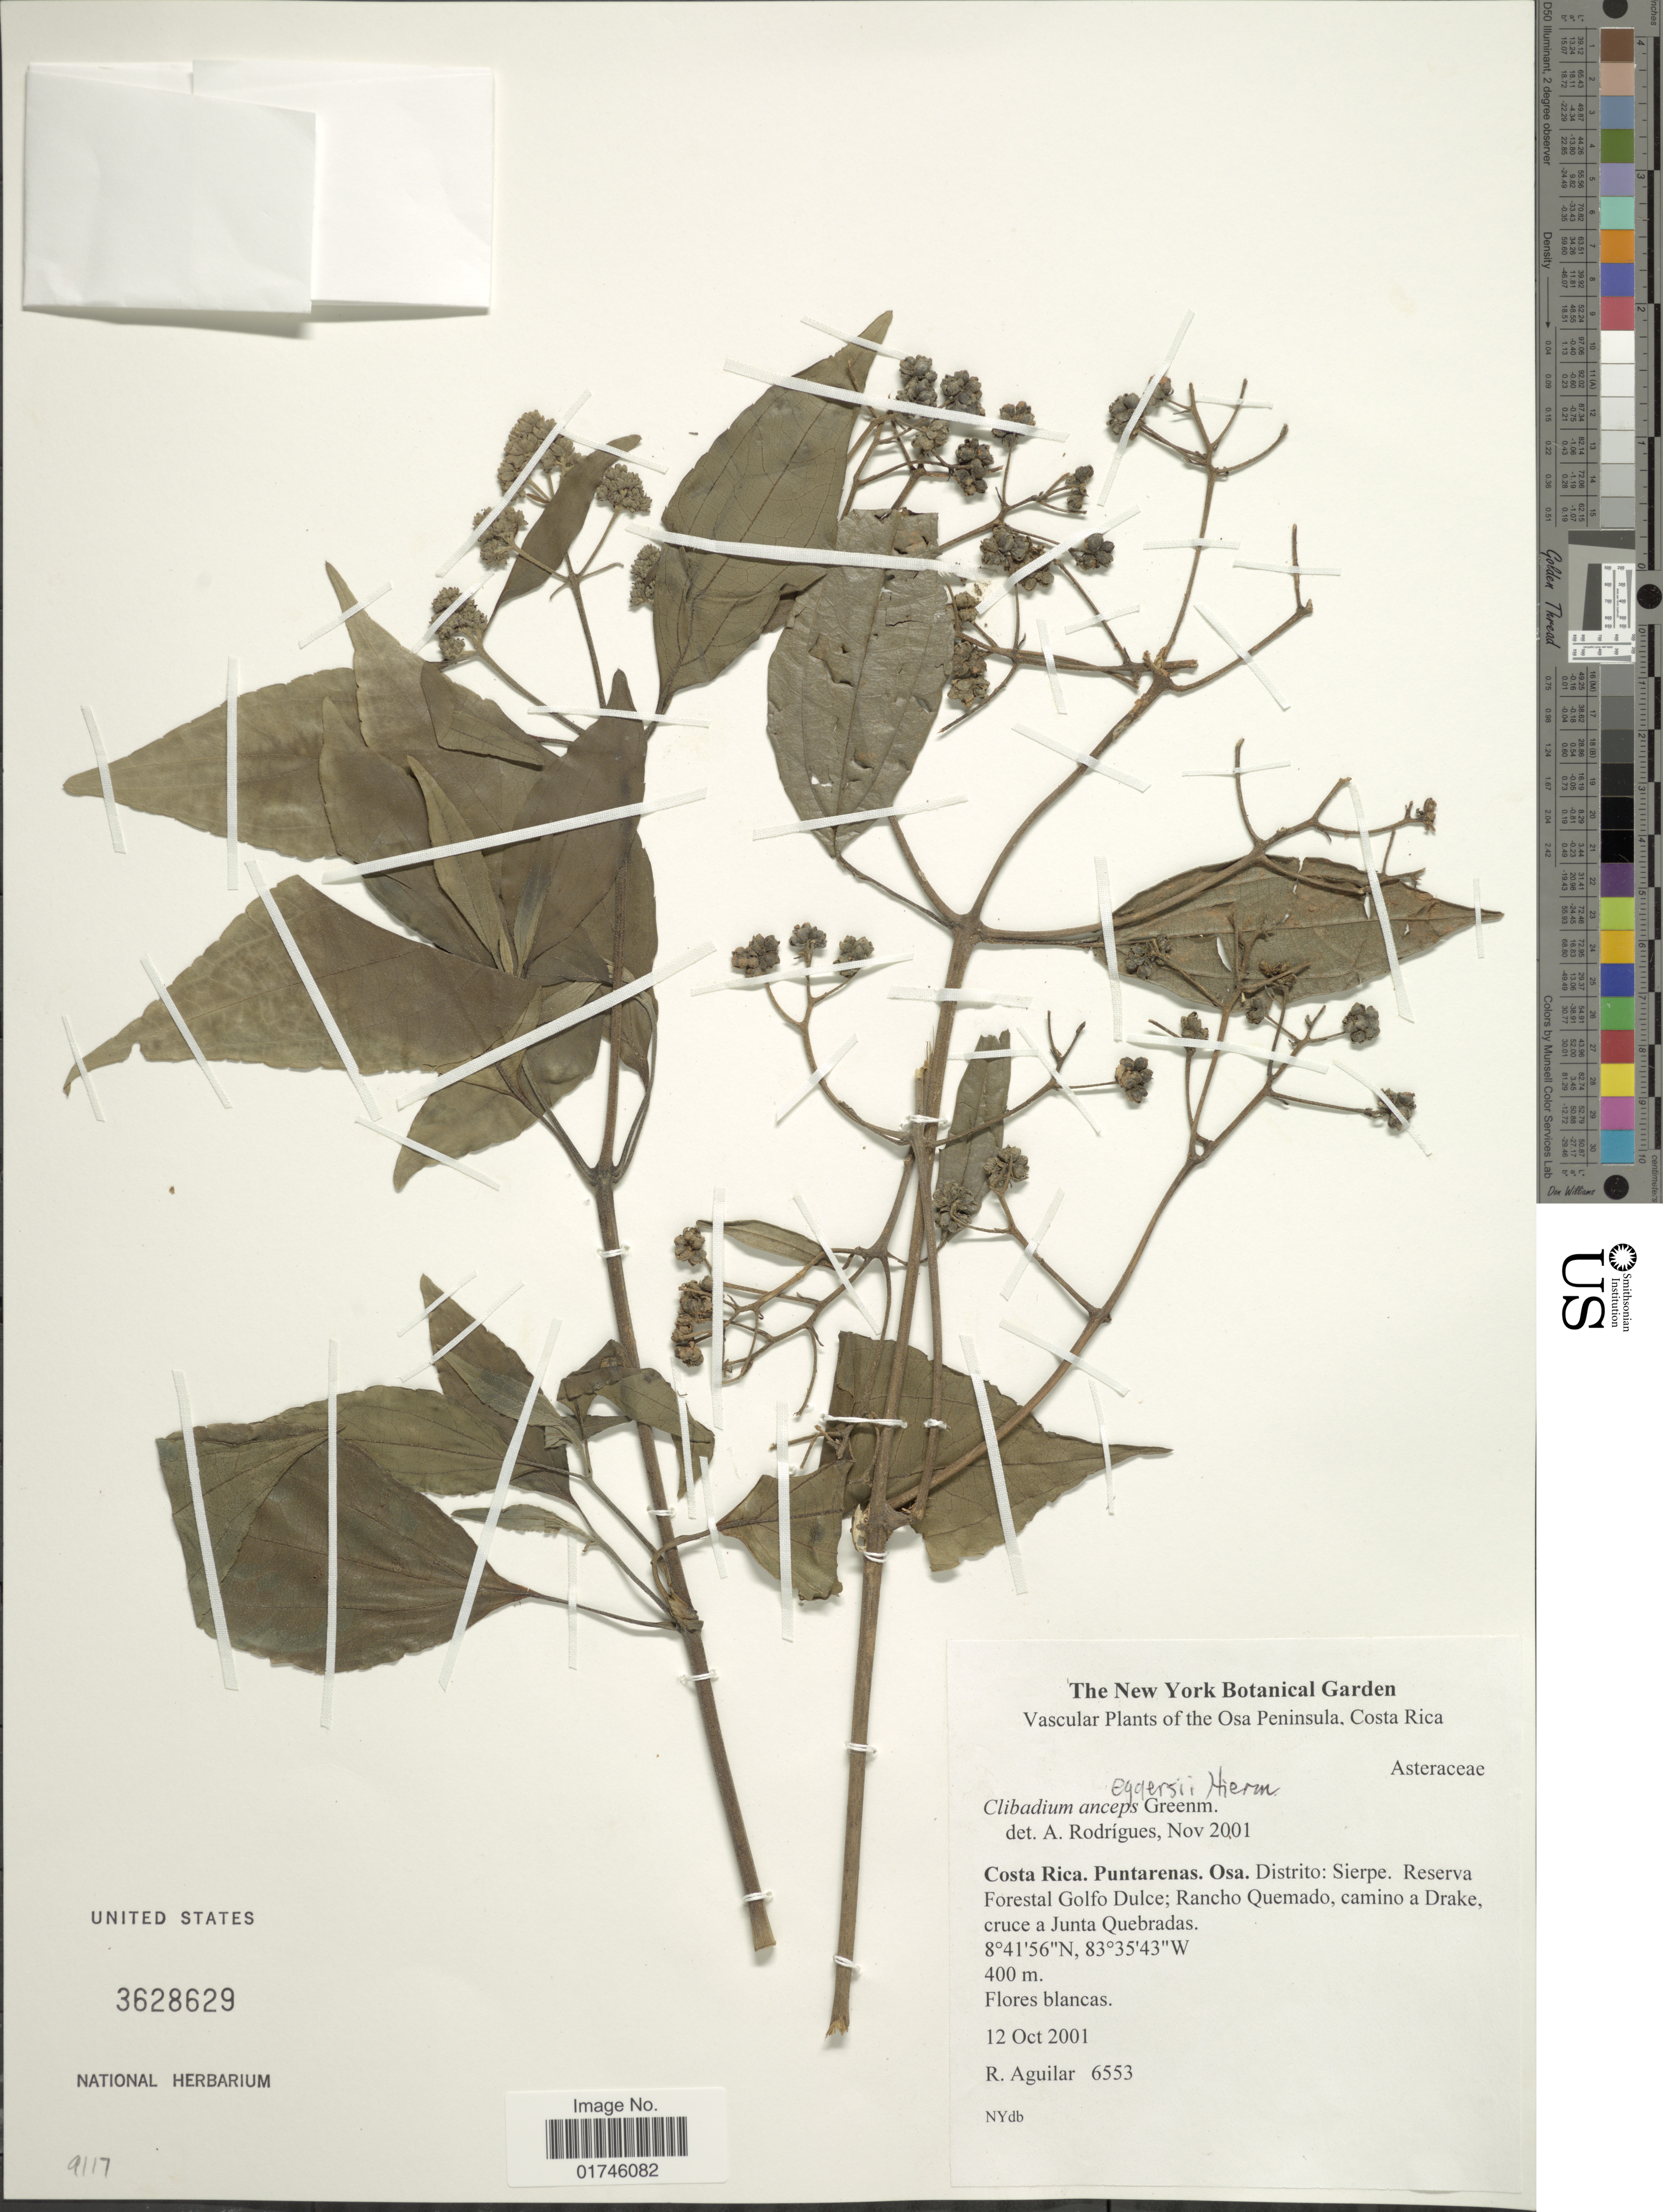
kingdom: Plantae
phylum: Tracheophyta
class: Magnoliopsida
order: Asterales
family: Asteraceae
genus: Clibadium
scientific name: Clibadium eggersii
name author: Hieron.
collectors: R. Aguilar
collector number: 6553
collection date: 2001-10-12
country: Costa Rica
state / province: Puntarenas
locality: Costa Rica. Puntarenas. Osa. Distrito: Sierpe. Reserva Forestal Golfo Dulce; Rancho Quemado, camino a Drake cruce a Junta Quebradas.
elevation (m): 400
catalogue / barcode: US 3628629